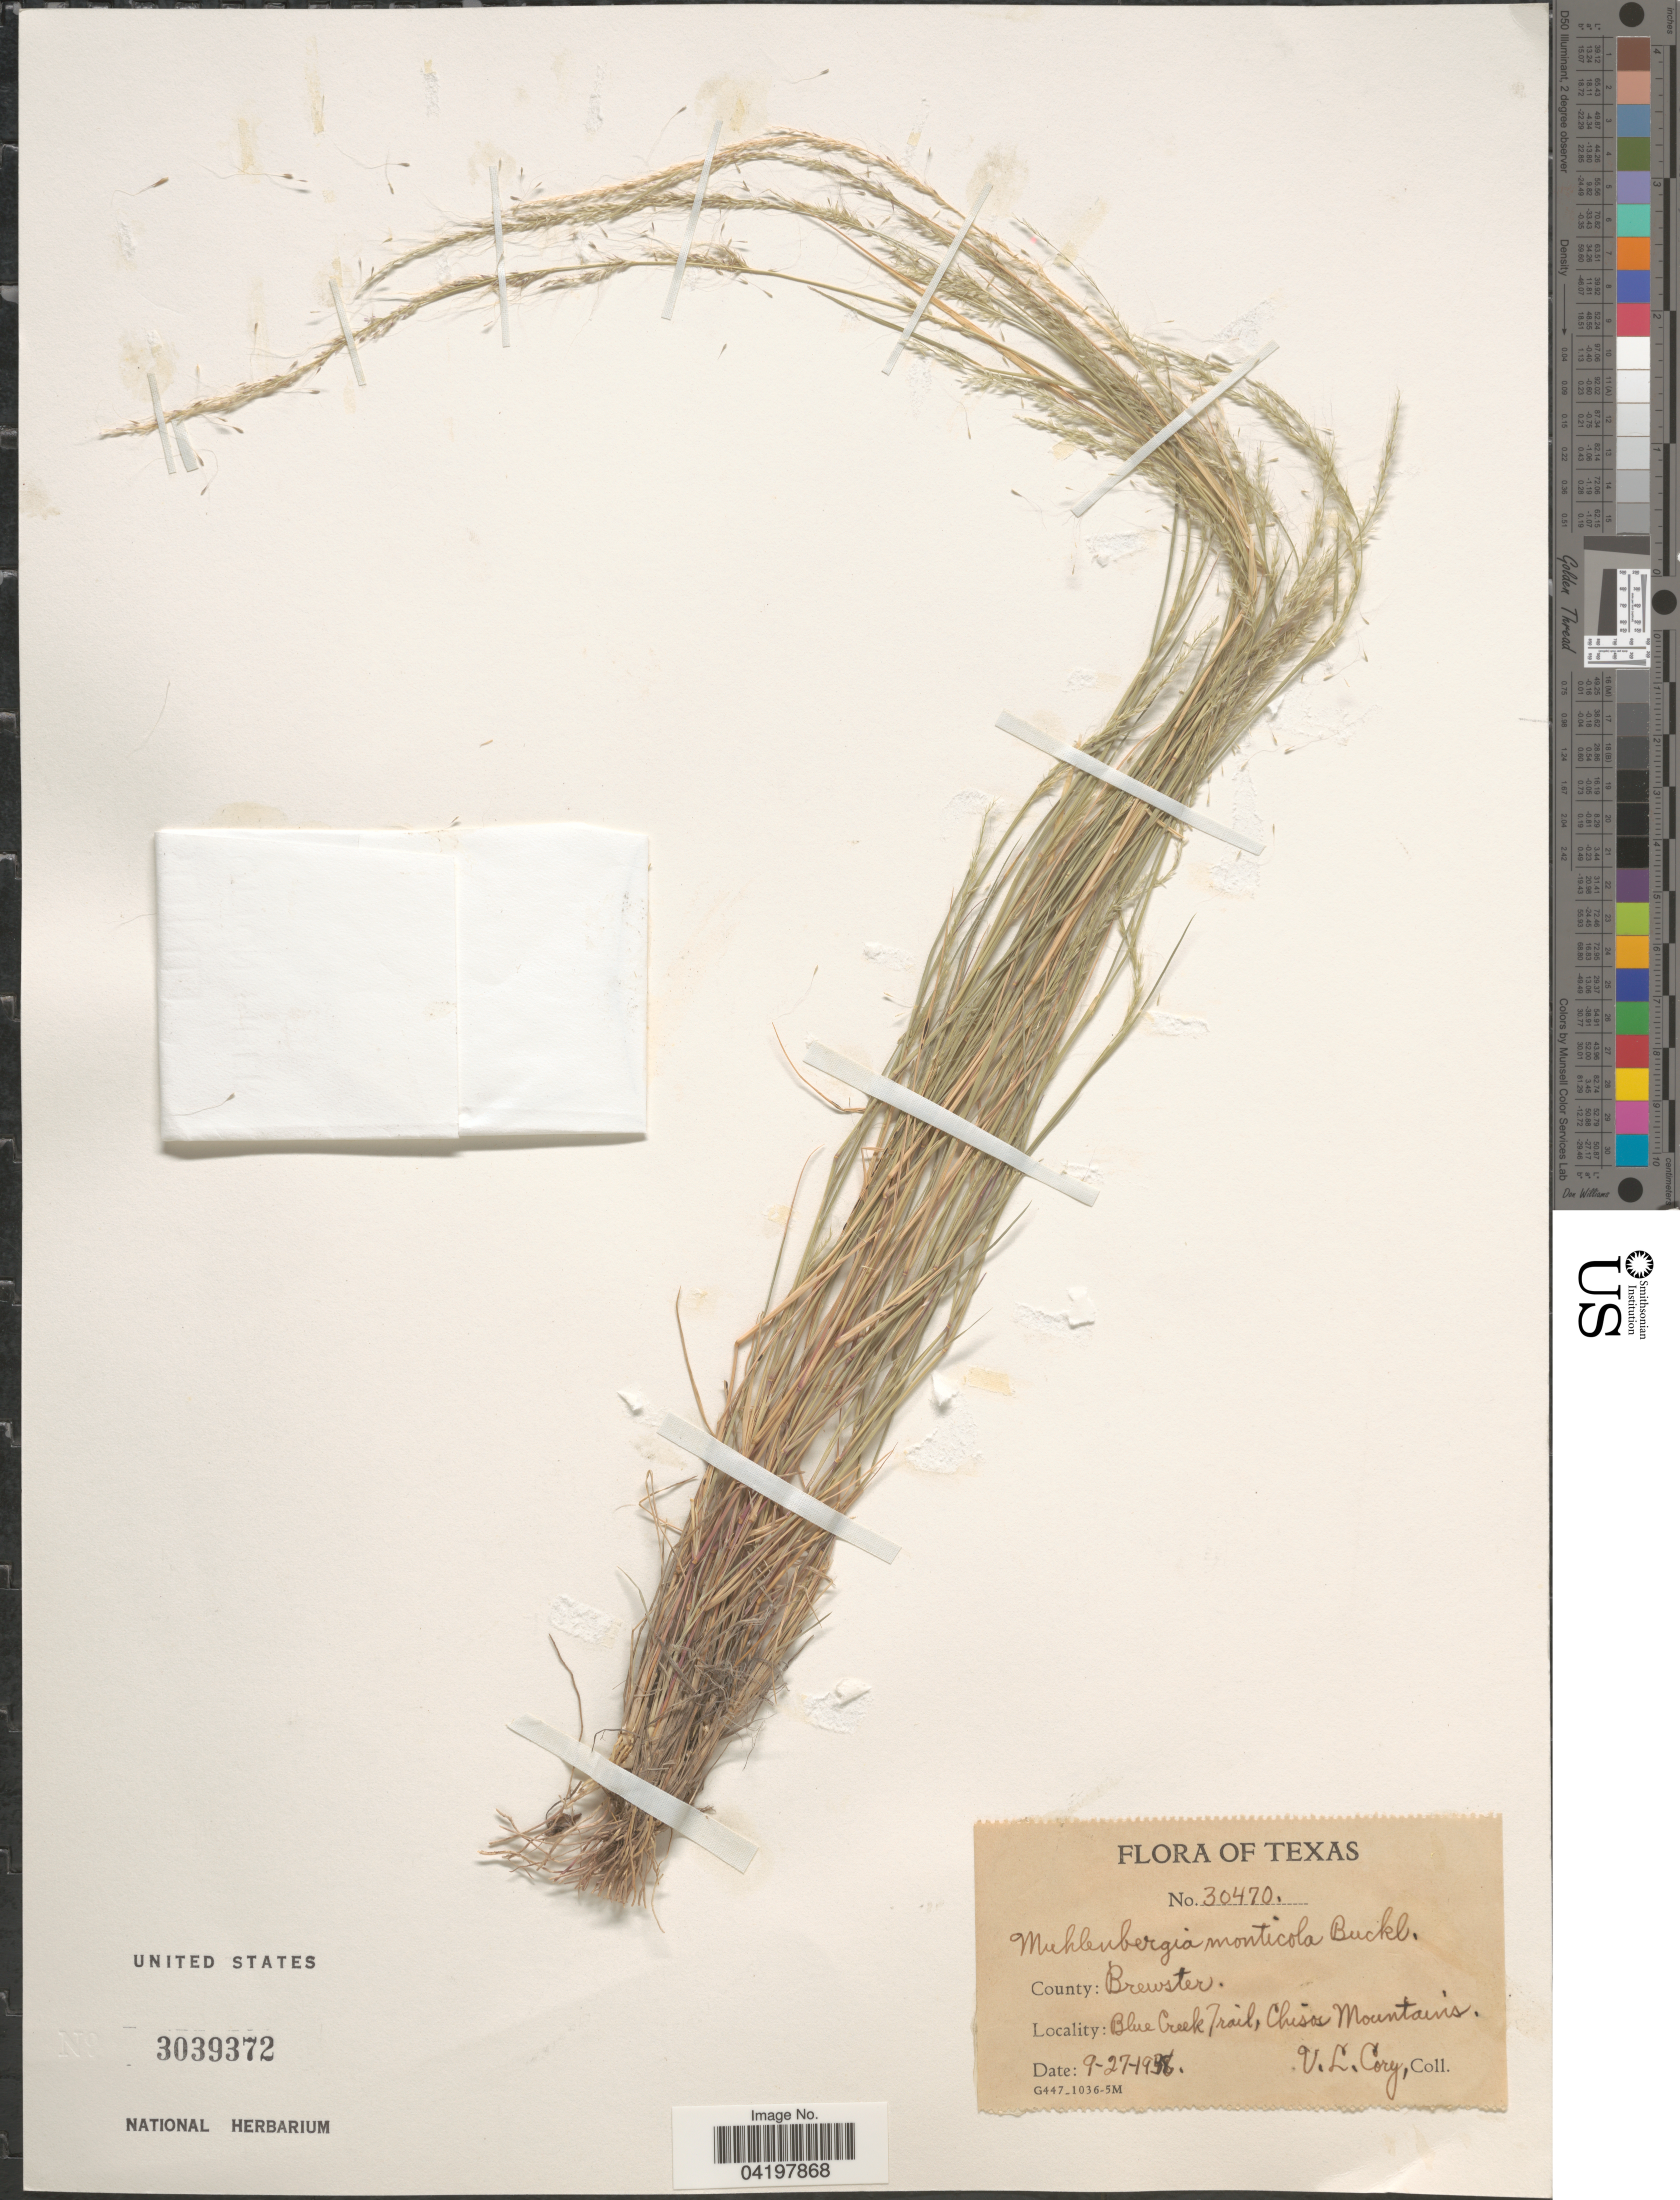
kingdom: Plantae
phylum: Tracheophyta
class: Liliopsida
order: Poales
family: Poaceae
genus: Muhlenbergia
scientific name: Muhlenbergia tenuifolia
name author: (Kunth) Kunth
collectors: V. Cory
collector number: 30470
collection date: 1938-09-27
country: United States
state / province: Texas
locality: County: Brewster. Blue Creek Trail, Chisos Mountains.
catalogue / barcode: US 3039372